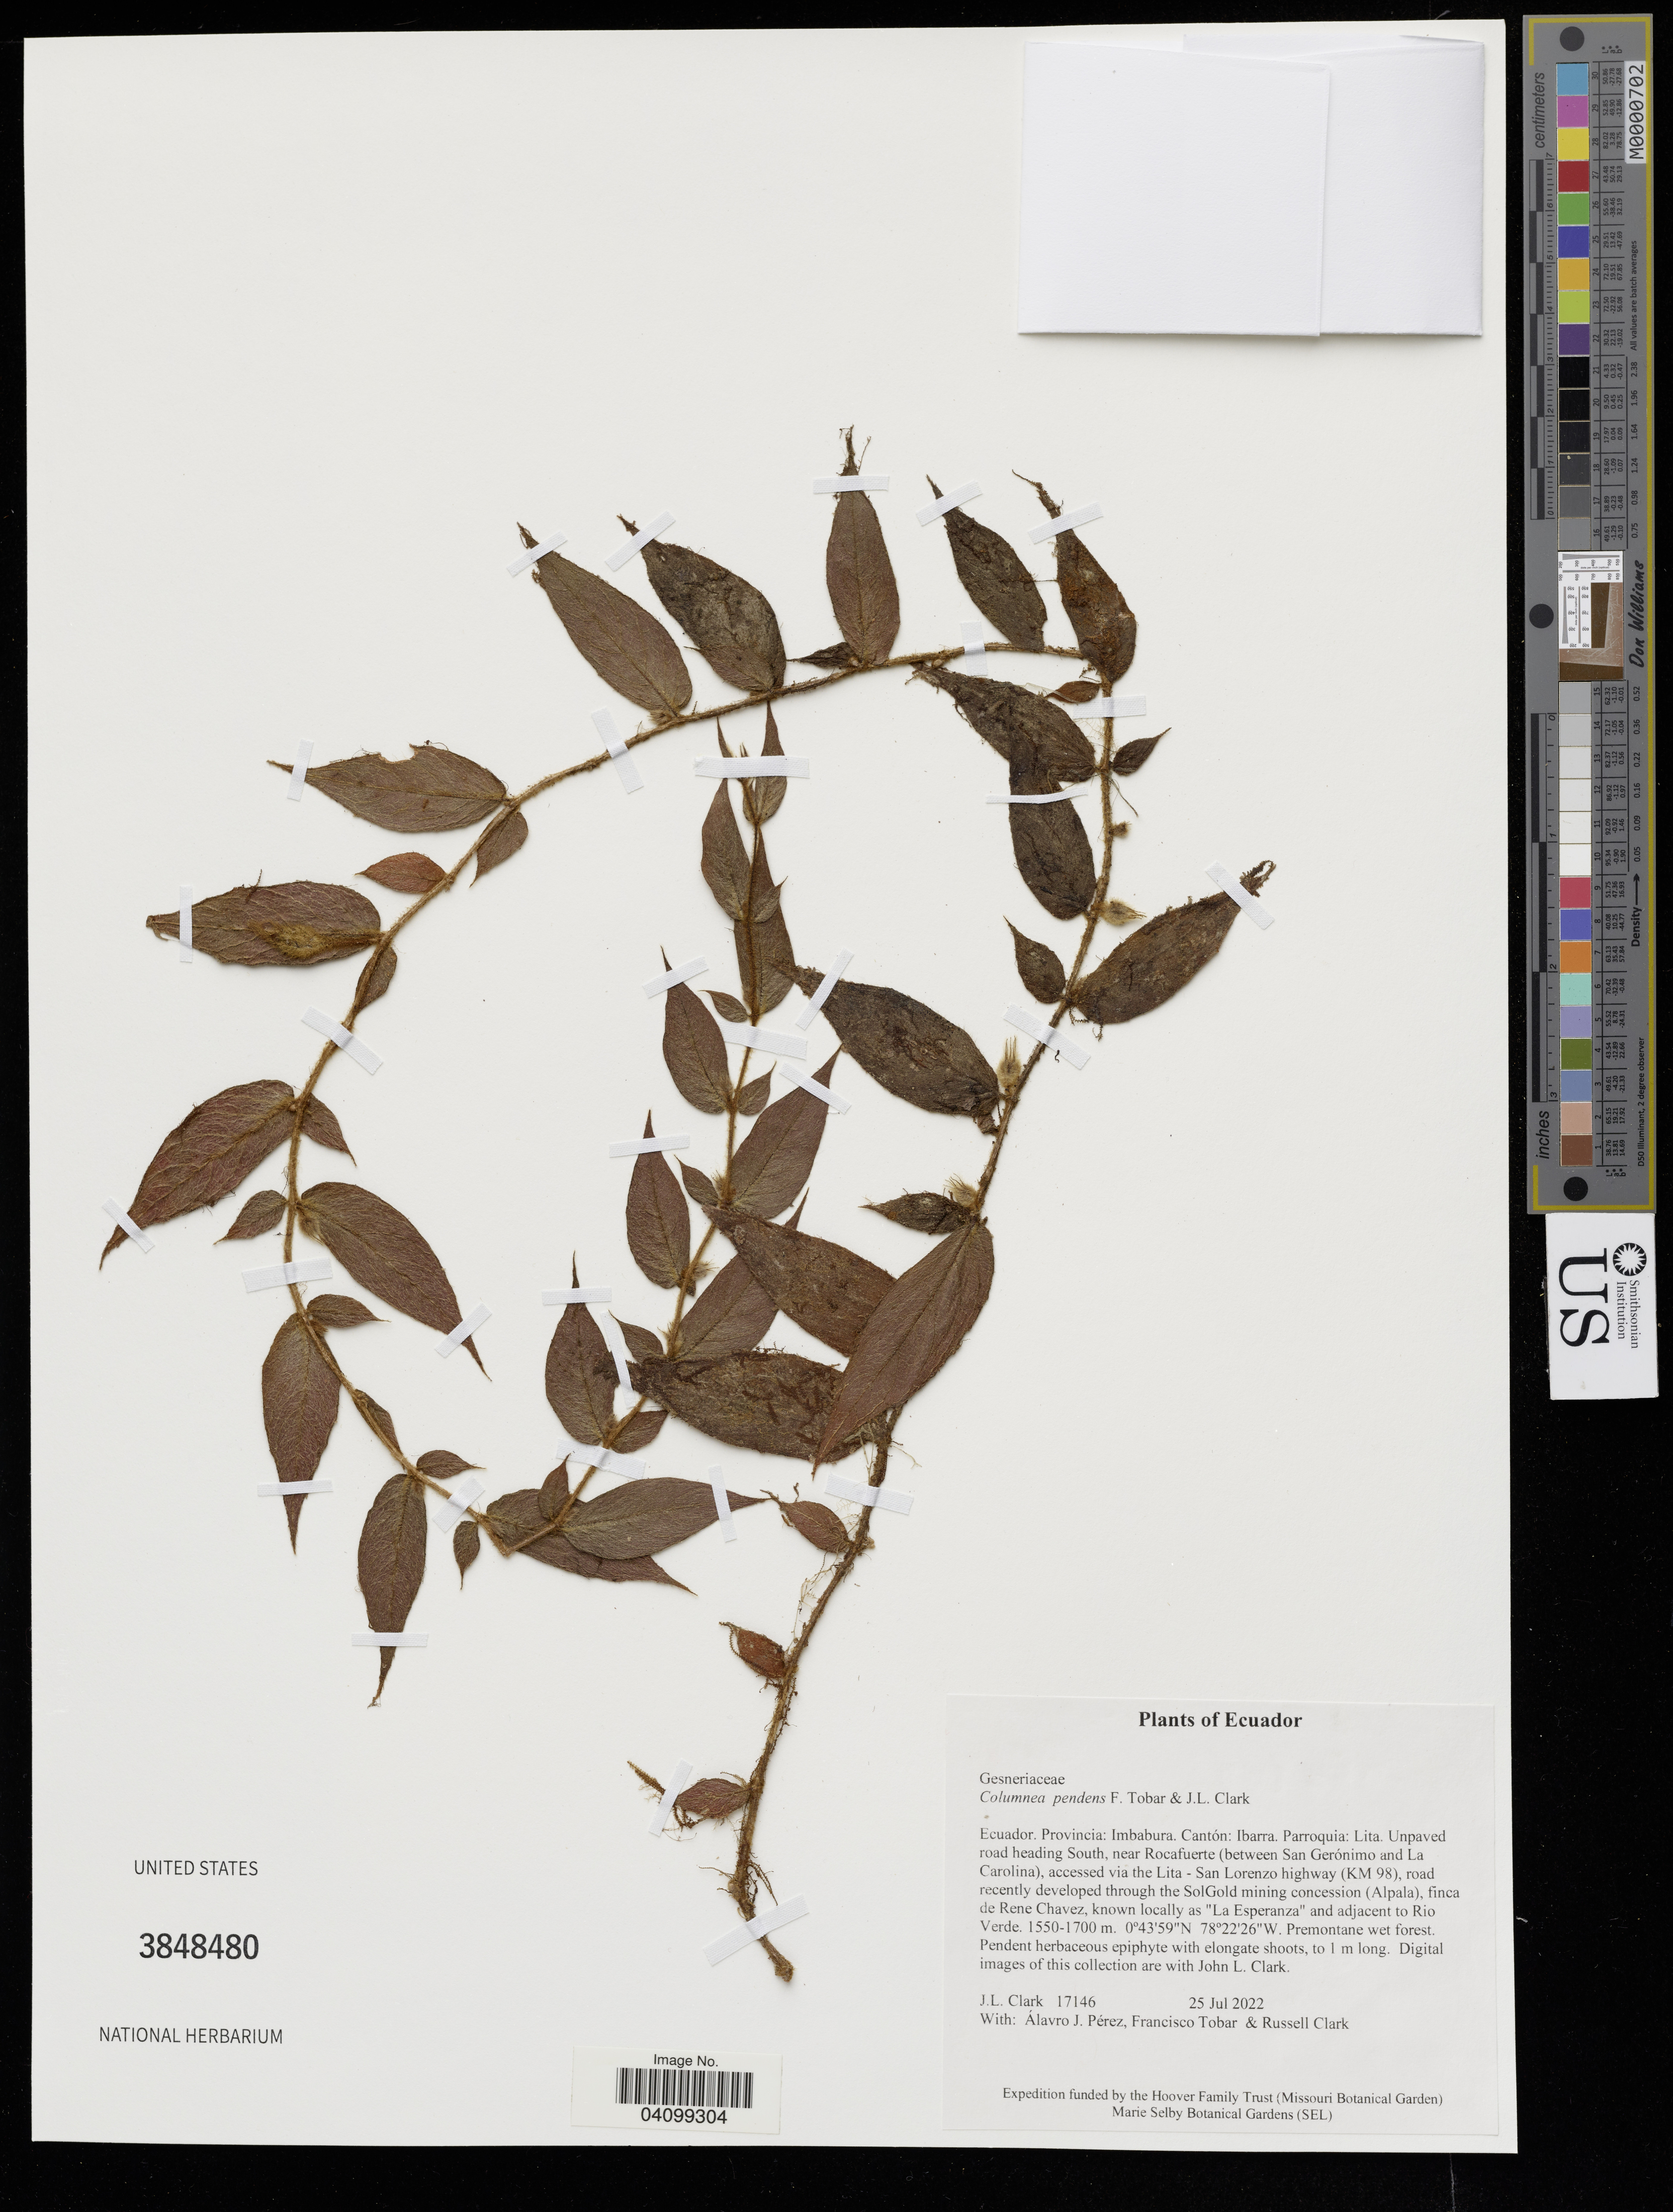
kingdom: Plantae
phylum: Tracheophyta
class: Magnoliopsida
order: Lamiales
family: Gesneriaceae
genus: Columnea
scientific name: Columnea pendens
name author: Tobar et al.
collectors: J. Clark, A. J. Pérez C. & F. Tobar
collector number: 17146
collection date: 2022-07-25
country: Ecuador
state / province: Imbabura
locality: Cantón: Ibarra. Parroquia: Lita. Unpaved road heading South, near Rocafuerte (between San Gerónimo and La Carolina), accessed via the Lita - San Lorenzo highway (KM 98), road recently developed through the SolGold mining concession (Alpala), finca de Rene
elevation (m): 1550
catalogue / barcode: US 3848480